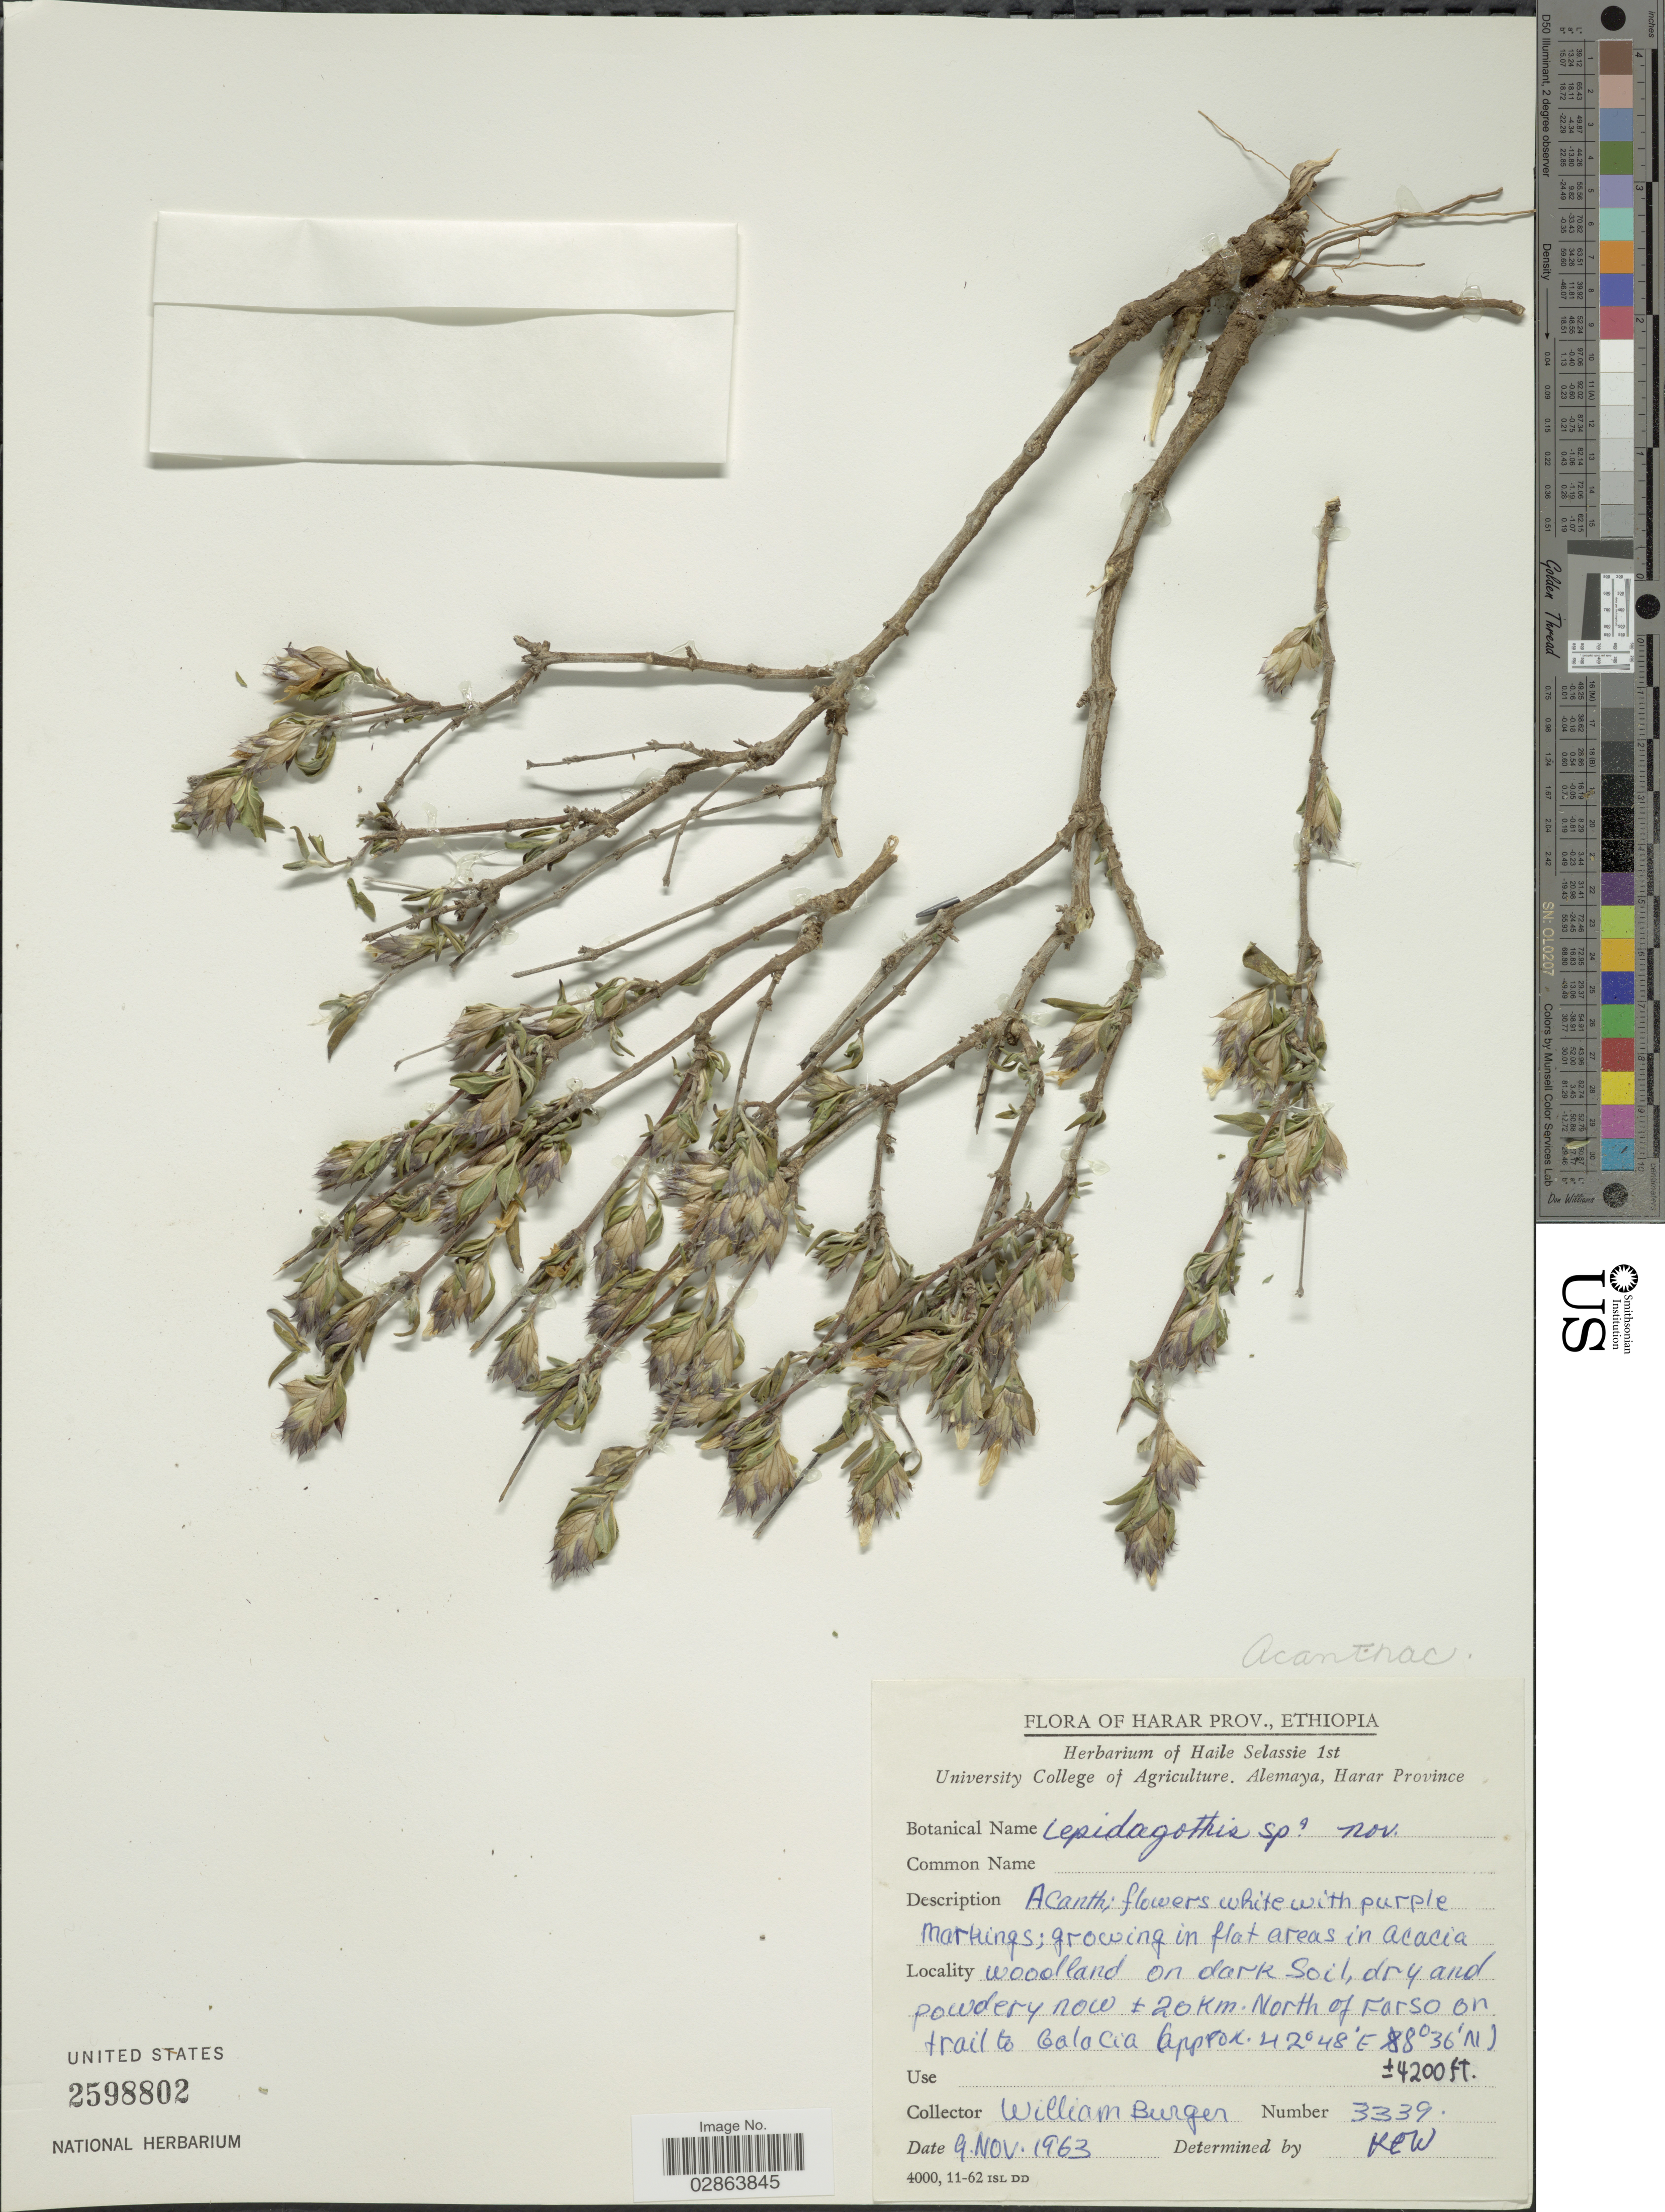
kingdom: Plantae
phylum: Tracheophyta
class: Magnoliopsida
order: Lamiales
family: Acanthaceae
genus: Lepidagathis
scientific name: Lepidagathis sp.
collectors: W. Burger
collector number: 3339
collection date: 1963-11-09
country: Ethiopia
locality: Harar Prov., Ethiopia, ± 20 Km. north of Farso on trail to Galacia.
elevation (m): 1280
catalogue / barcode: US 2598802